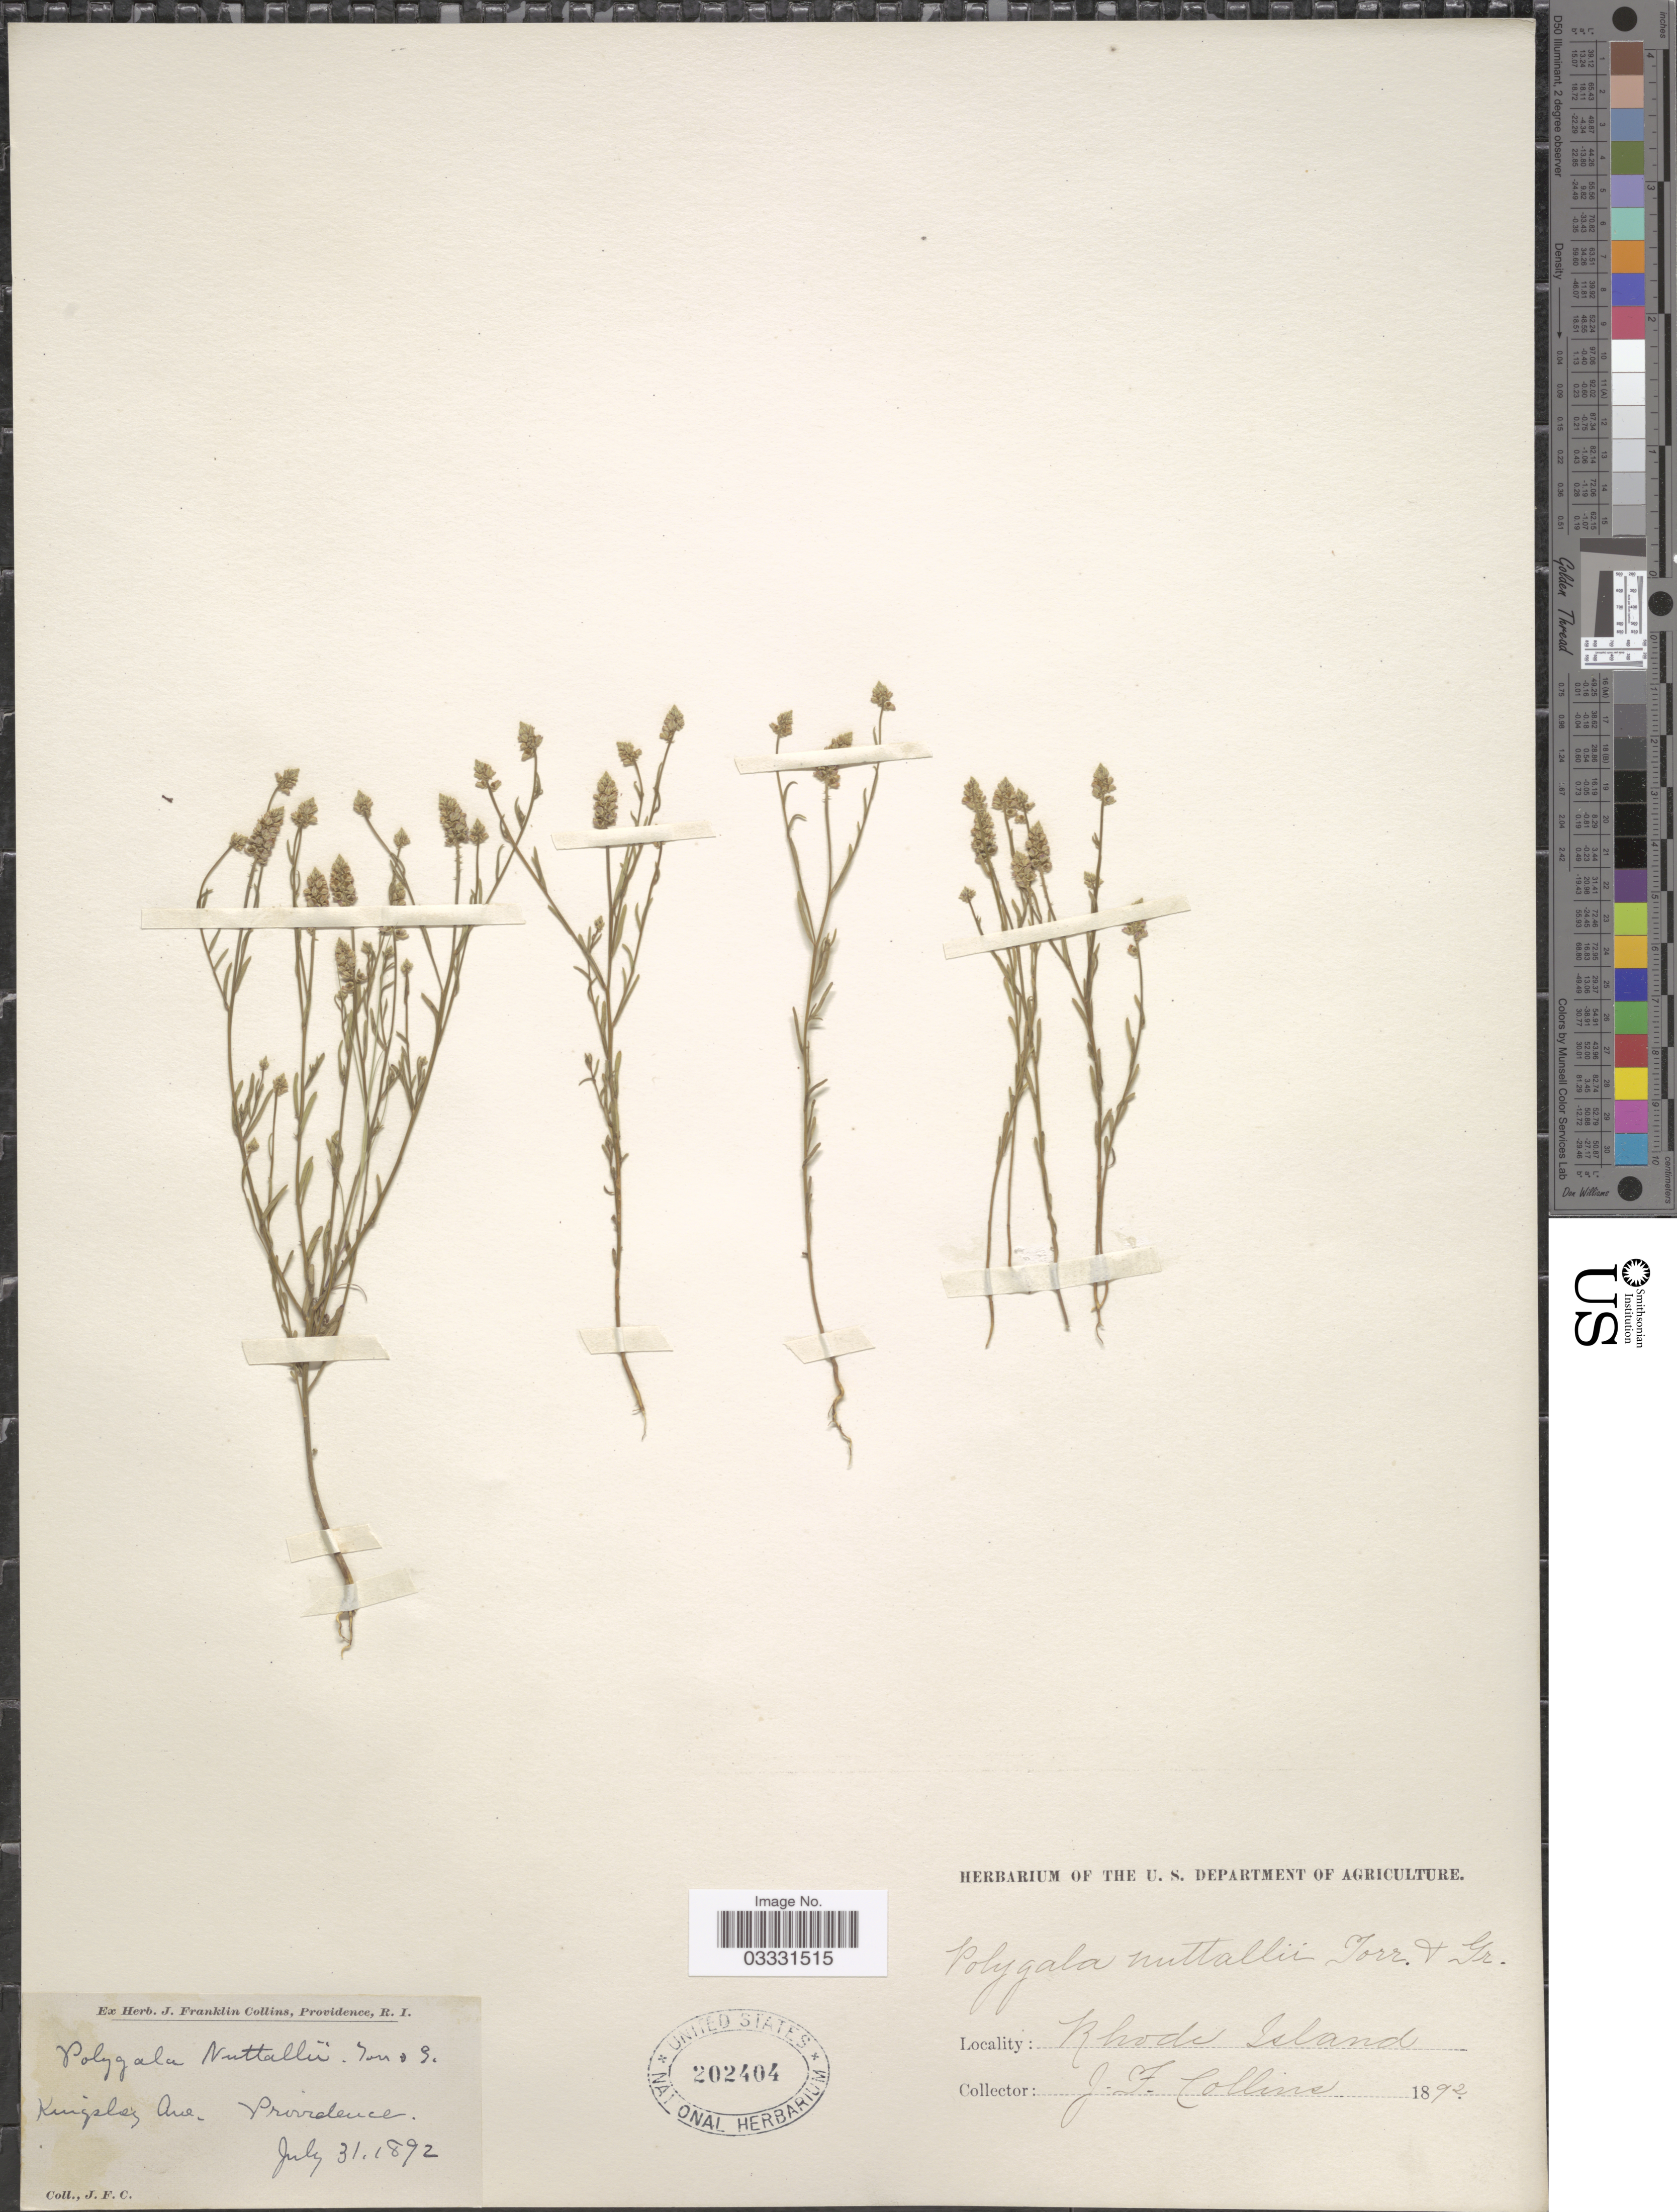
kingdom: Plantae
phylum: Tracheophyta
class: Magnoliopsida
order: Fabales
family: Polygalaceae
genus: Polygala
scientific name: Polygala nuttallii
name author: Torr. & A. Gray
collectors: J. Collins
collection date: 1892-07-31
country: United States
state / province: Rhode Island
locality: Kingsley Ave. Providence.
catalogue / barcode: US 202404